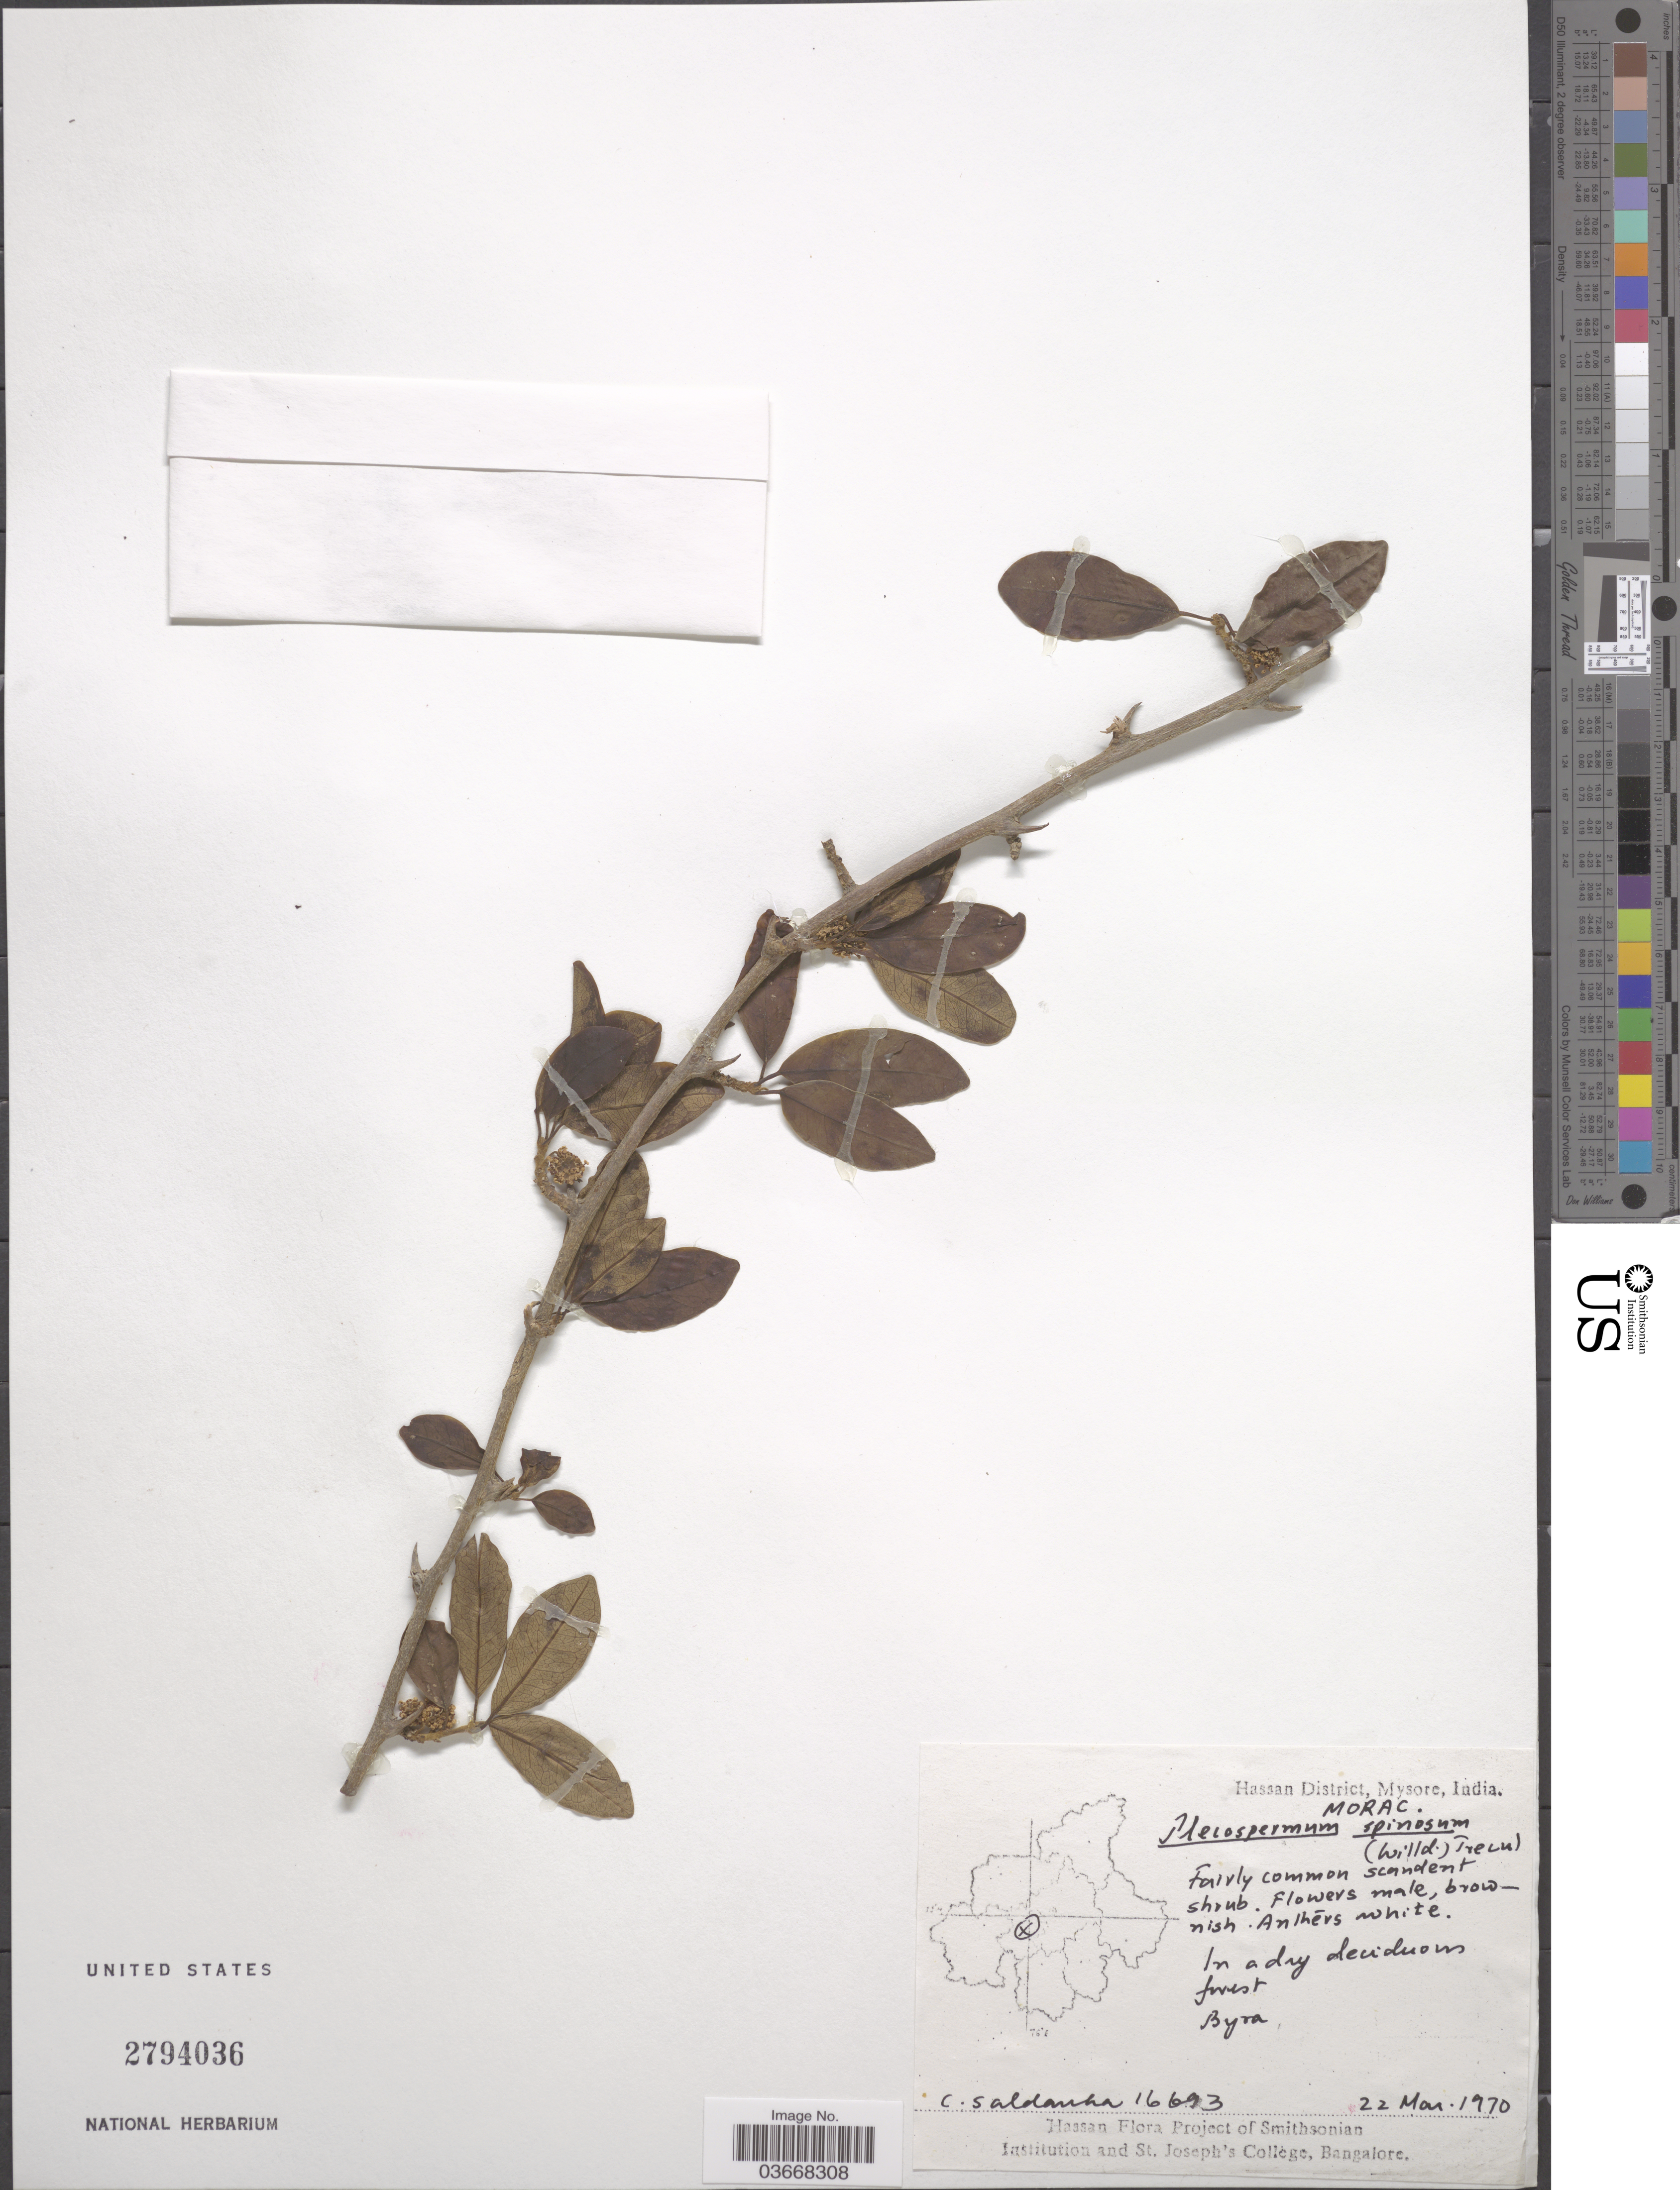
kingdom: Plantae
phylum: Tracheophyta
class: Magnoliopsida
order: Rosales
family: Moraceae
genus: Maclura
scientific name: Maclura spinosa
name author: (Willd.) C.C. Berg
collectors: C. Saldanha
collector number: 16693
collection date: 1970-03-22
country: India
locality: Hassan District, Mysore. Byra.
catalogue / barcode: US 2794036